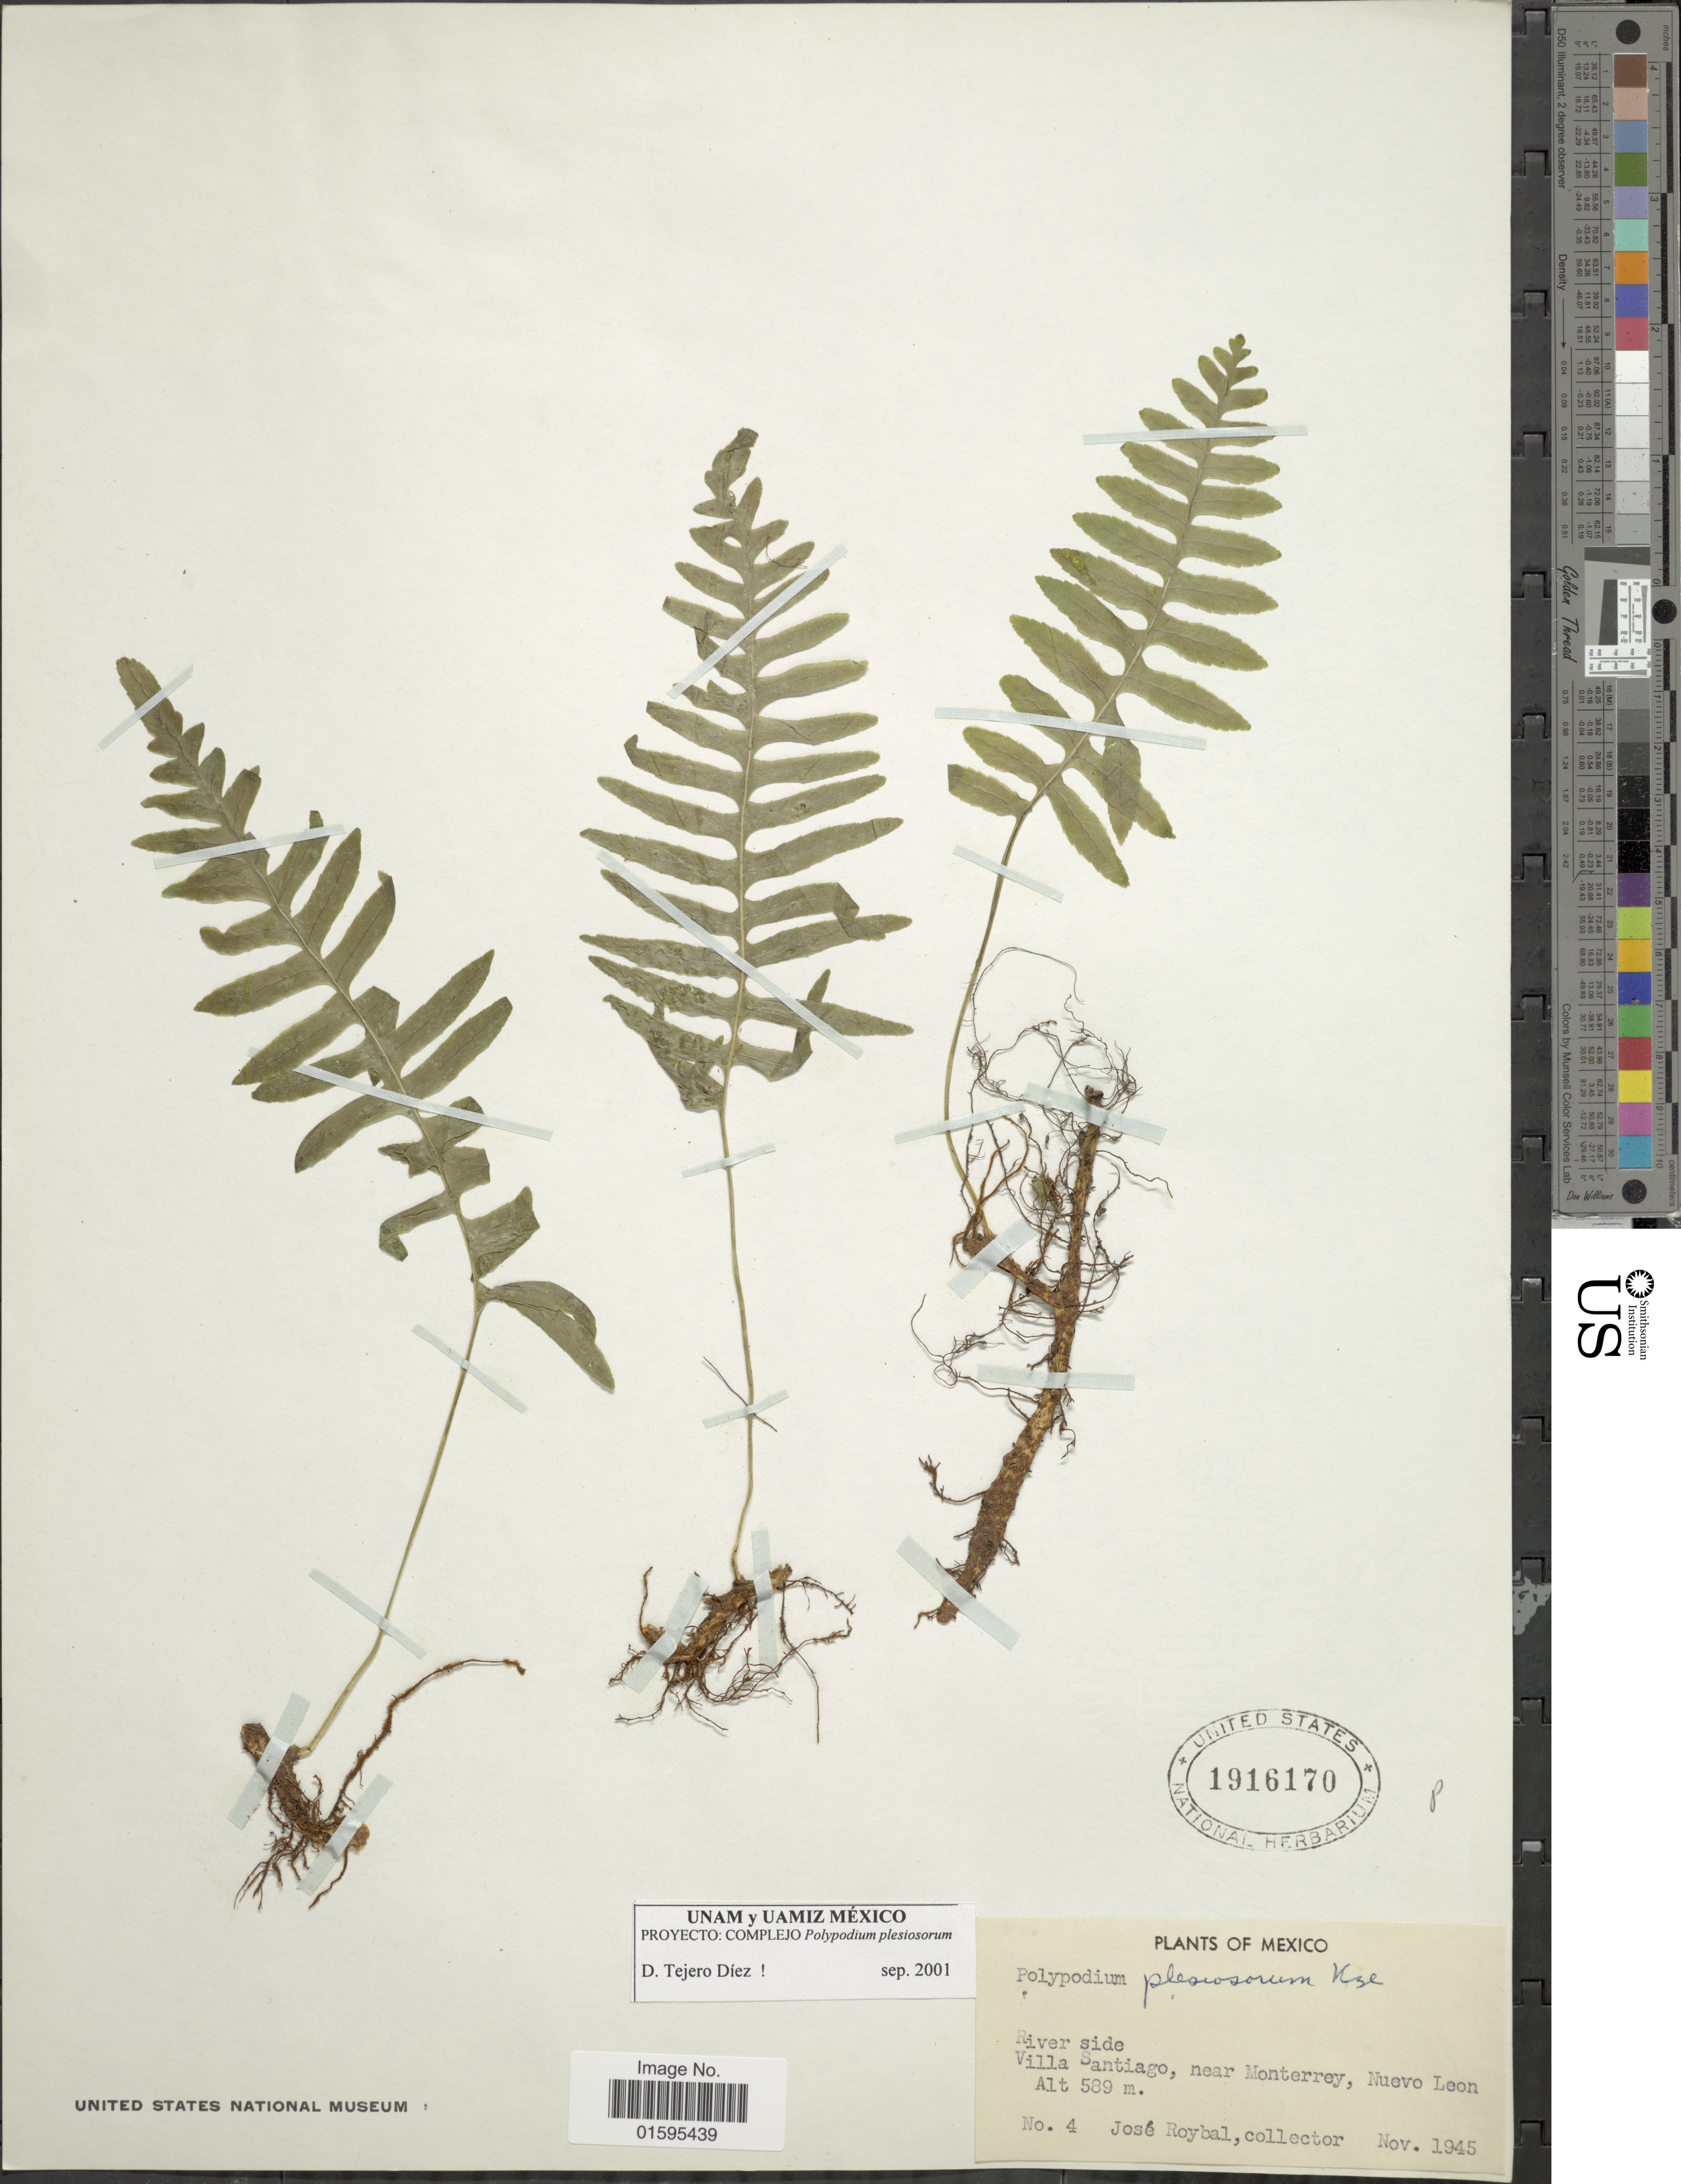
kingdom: Plantae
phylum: Tracheophyta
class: Polypodiopsida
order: Polypodiales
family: Polypodiaceae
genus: Polypodium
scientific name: Polypodium plesiosorum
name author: Kunze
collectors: J. J. Roybal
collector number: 4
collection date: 1945-11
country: Mexico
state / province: Nuevo León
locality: River side, Villa Santiago, near Monterrey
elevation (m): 589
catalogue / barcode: US 1916170